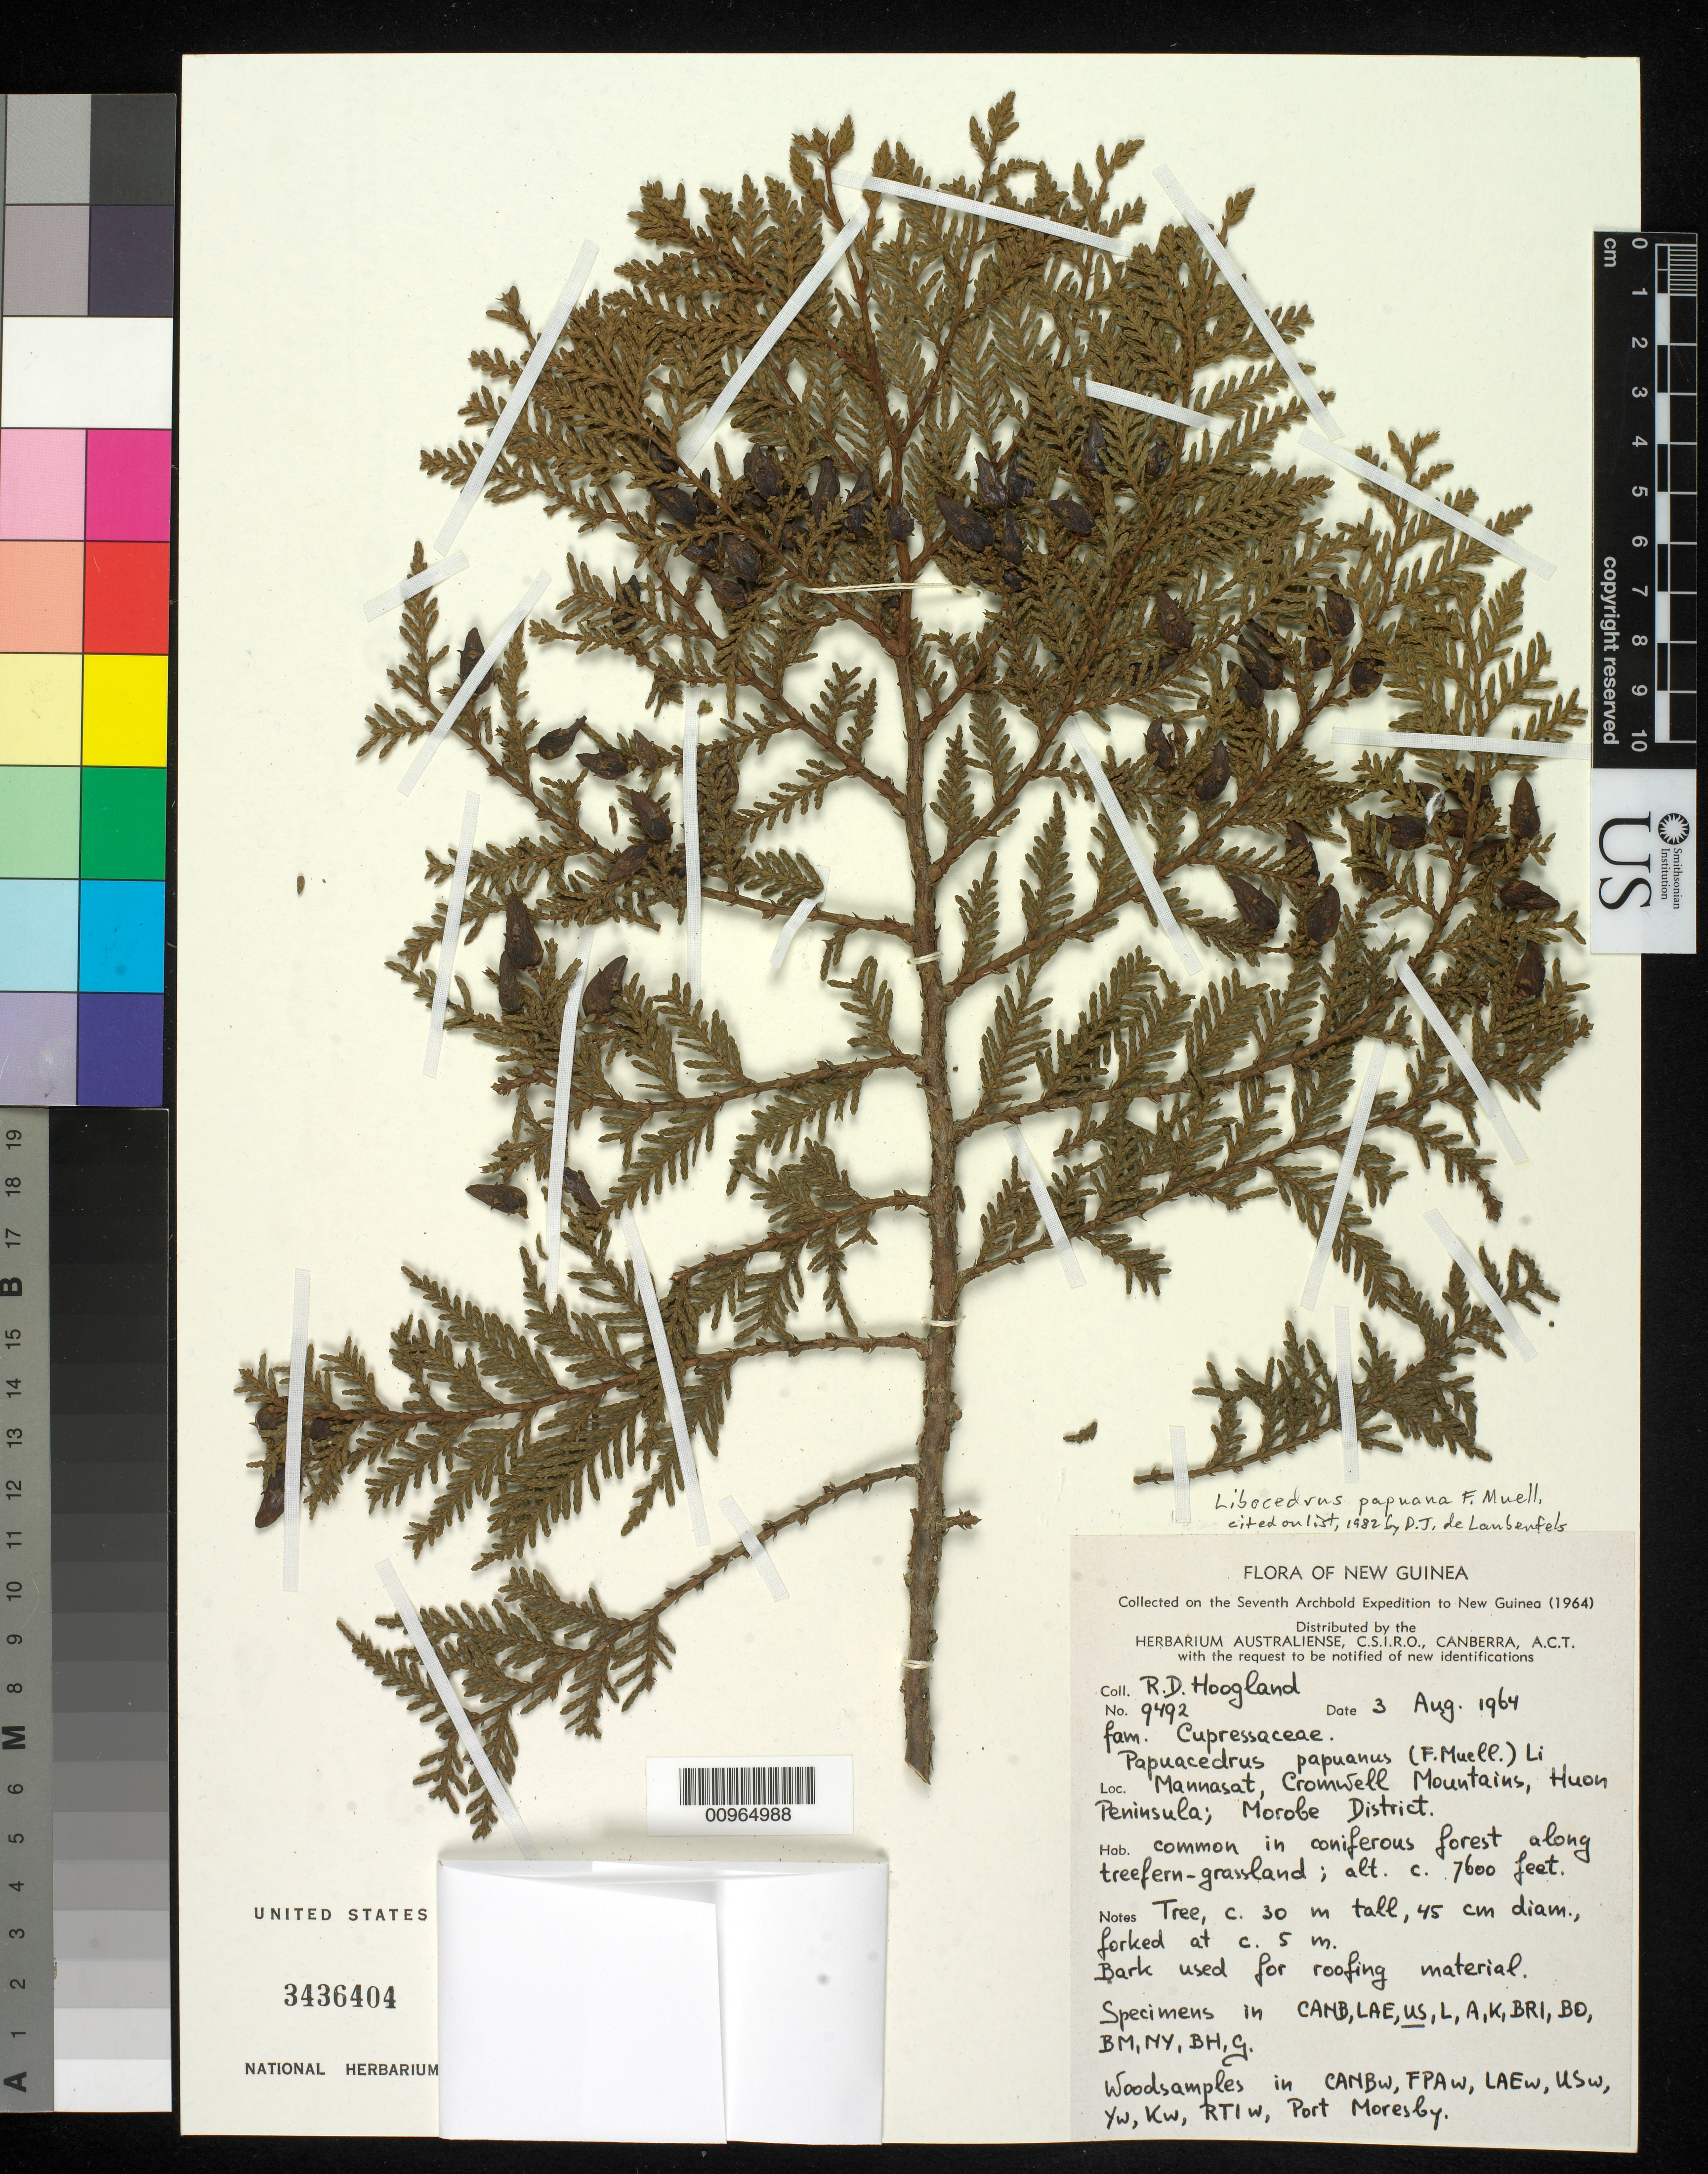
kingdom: Plantae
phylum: Tracheophyta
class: Pinopsida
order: Pinales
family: Cupressaceae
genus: Libocedrus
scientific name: Libocedrus papuana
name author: F. Muell.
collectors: R. D. Hoogland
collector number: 9492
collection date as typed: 03 Aug 1964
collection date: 1964-08-03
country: Papua New Guinea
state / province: Morobe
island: New Guinea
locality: Mannasat, Cromwell Mountains, Huon Peninsula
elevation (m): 2316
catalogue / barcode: US 3436404